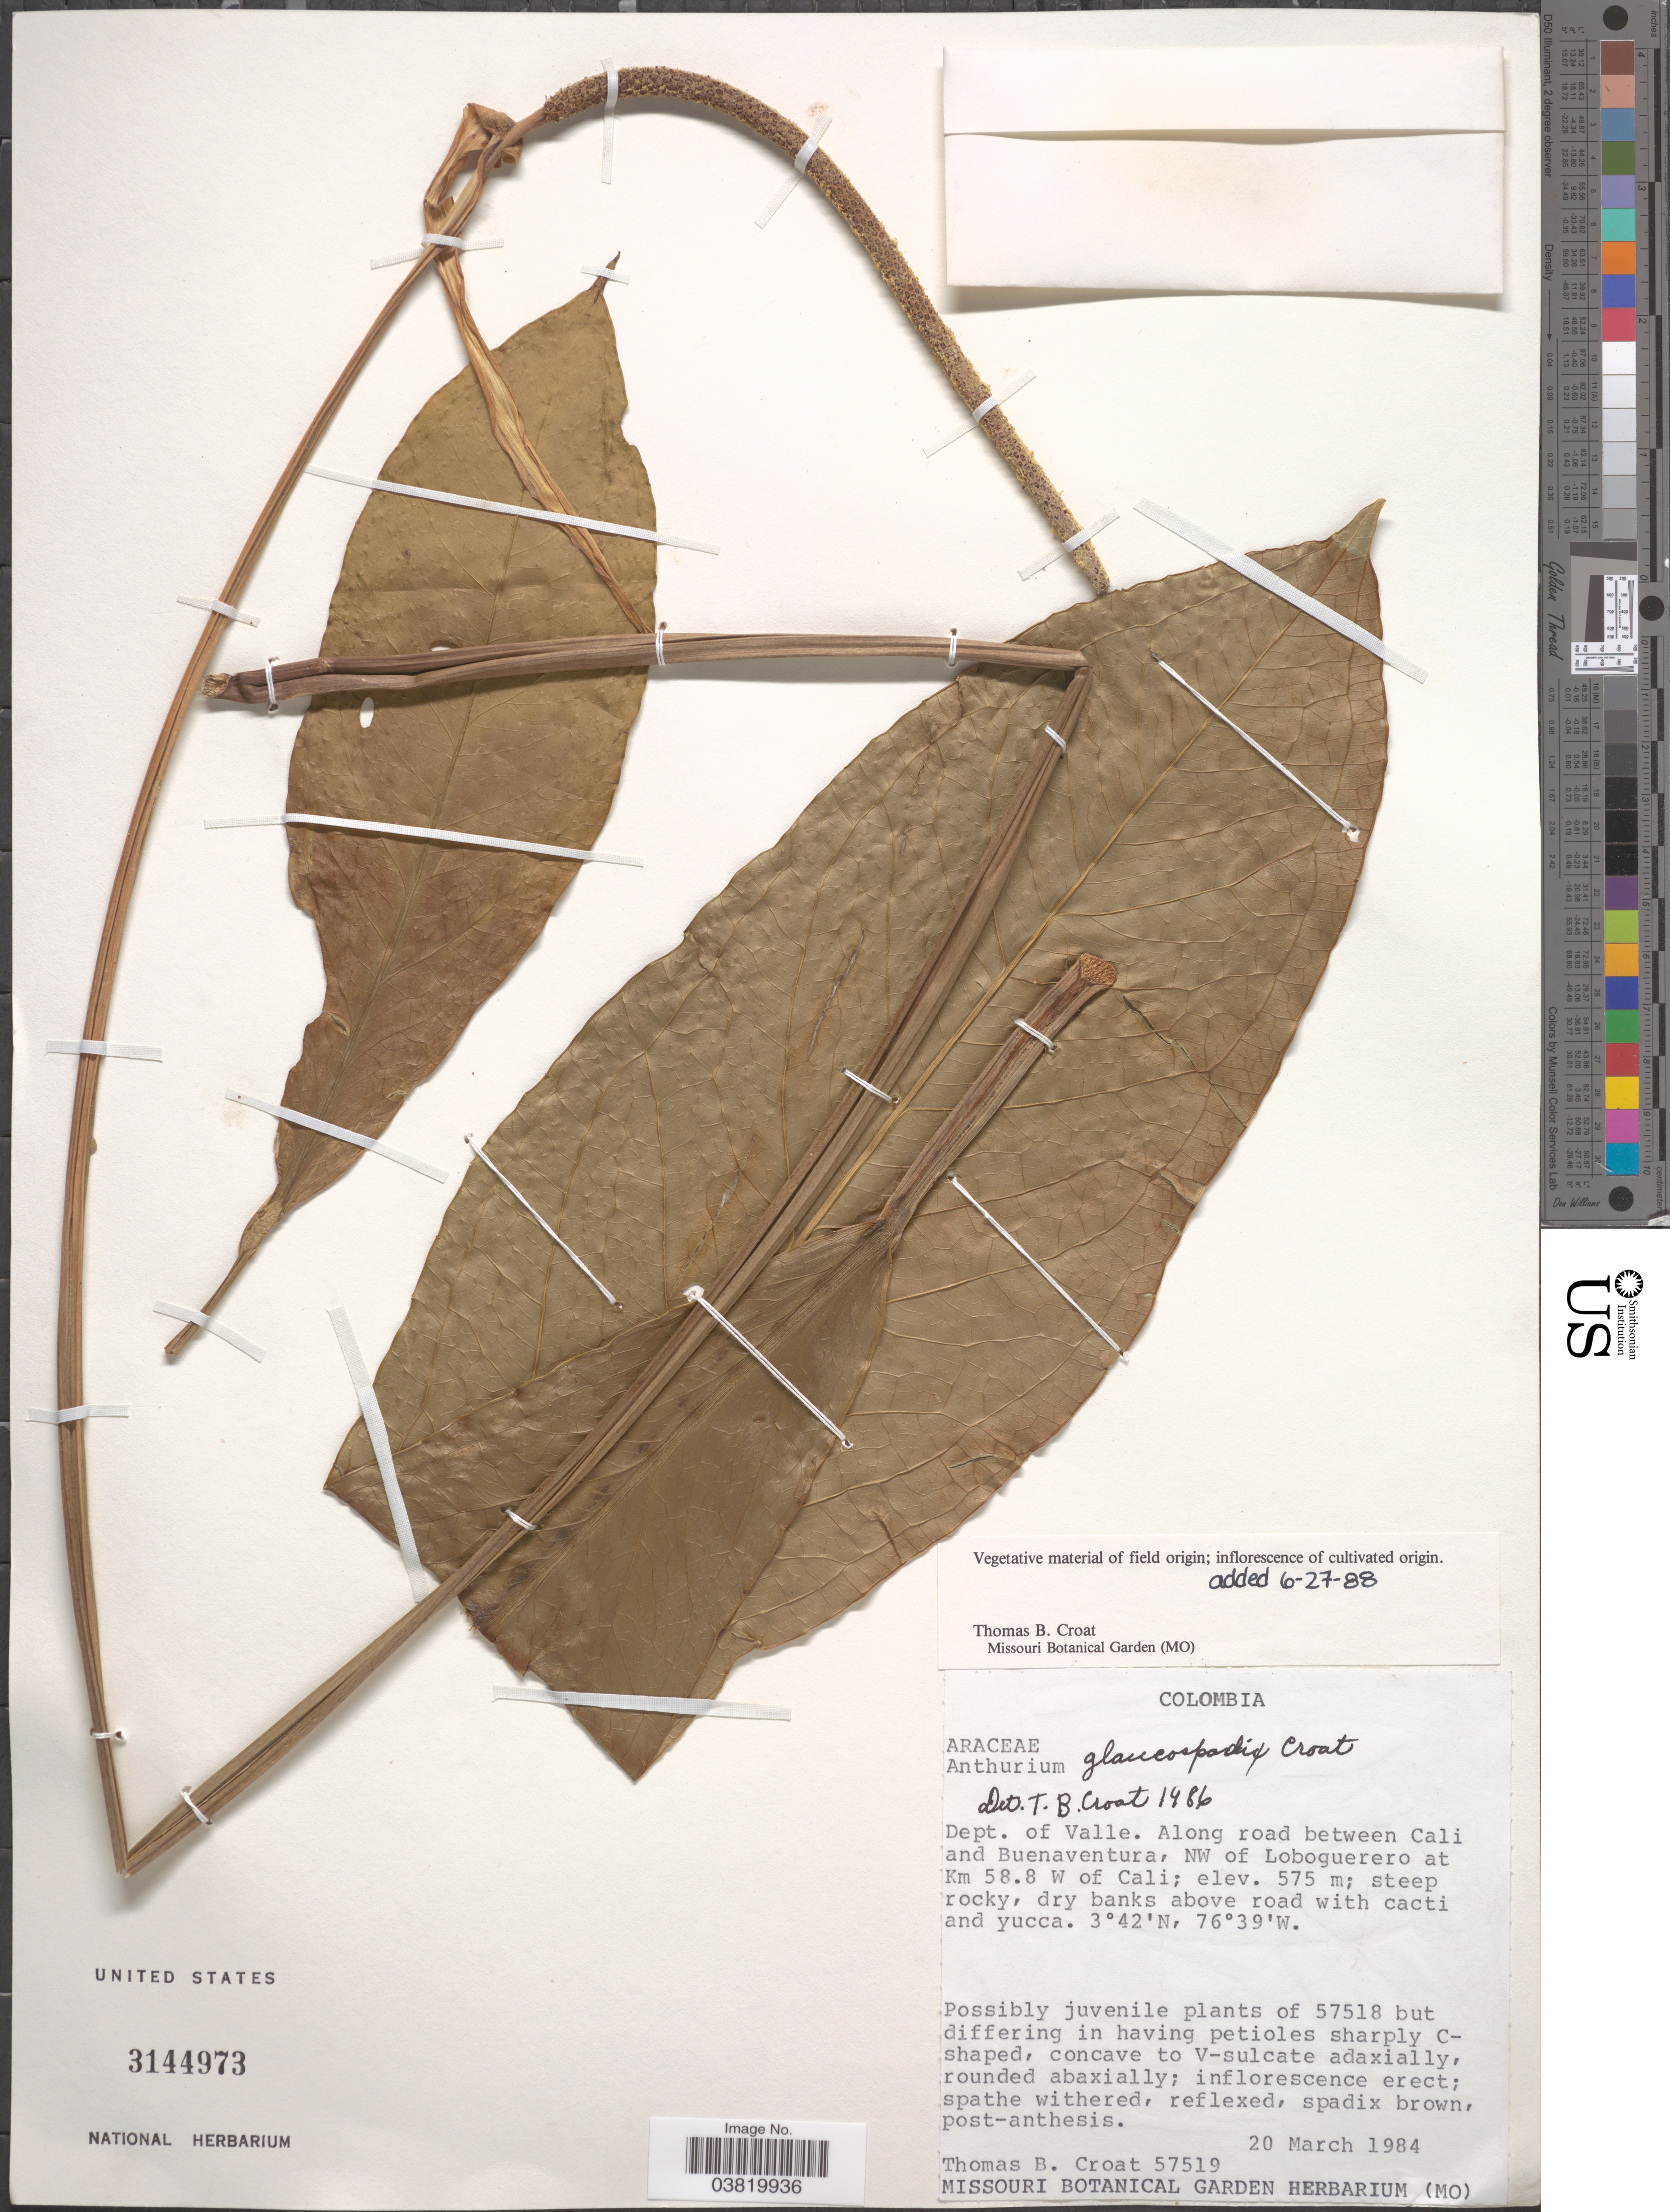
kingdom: Plantae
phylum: Tracheophyta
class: Liliopsida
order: Alismatales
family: Araceae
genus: Anthurium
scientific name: Anthurium glaucospadix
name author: Croat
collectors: T. B. Croat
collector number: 57519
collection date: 1984-03-20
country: Colombia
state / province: Valle del Cauca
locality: Dept. of Valle. Along road between Cali and Buenaventura, NW of Loboguerero at Km 58.8 W of Cali.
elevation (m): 575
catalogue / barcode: US 3144973